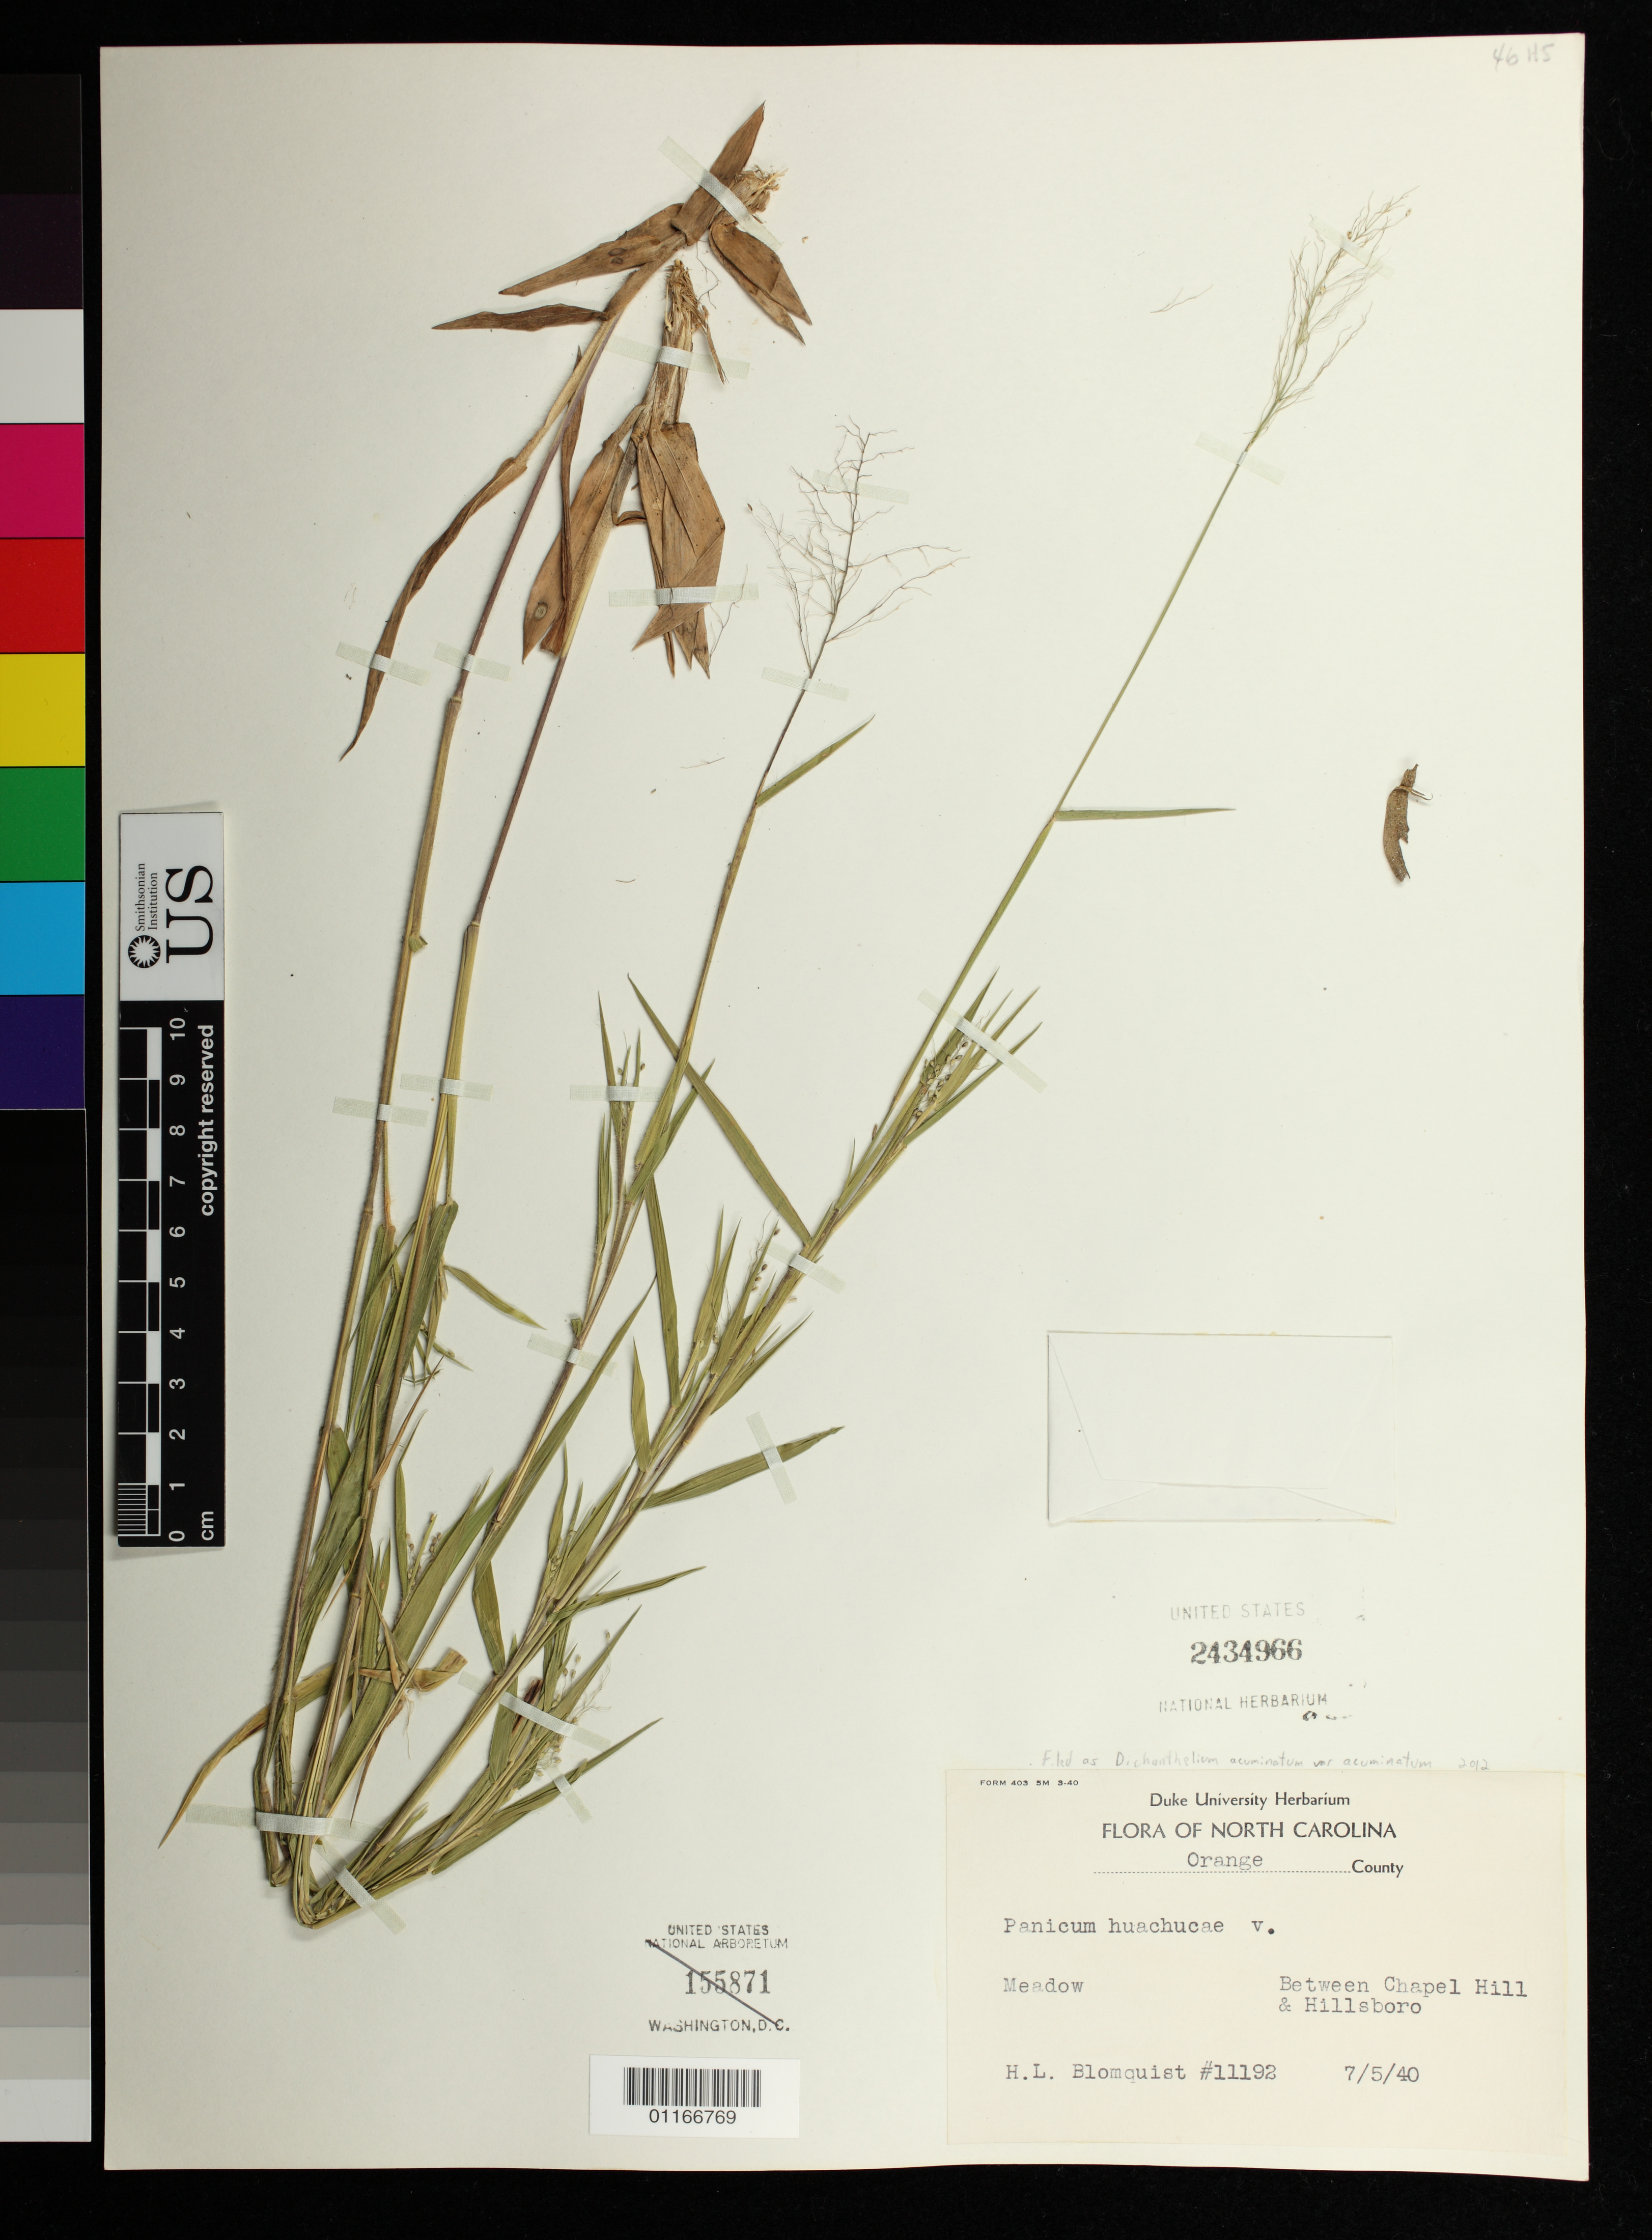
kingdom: Plantae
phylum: Tracheophyta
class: Liliopsida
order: Poales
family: Poaceae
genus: Dichanthelium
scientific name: Dichanthelium acuminatum var. acuminatum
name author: (Sw.) Gould & C.A. Clark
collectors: H. Blomquist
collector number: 11192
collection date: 1940-05-07 or 1940-07-05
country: United States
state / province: North Carolina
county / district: Orange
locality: Between Chapel Hill and Hillsboro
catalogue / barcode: US 2434966